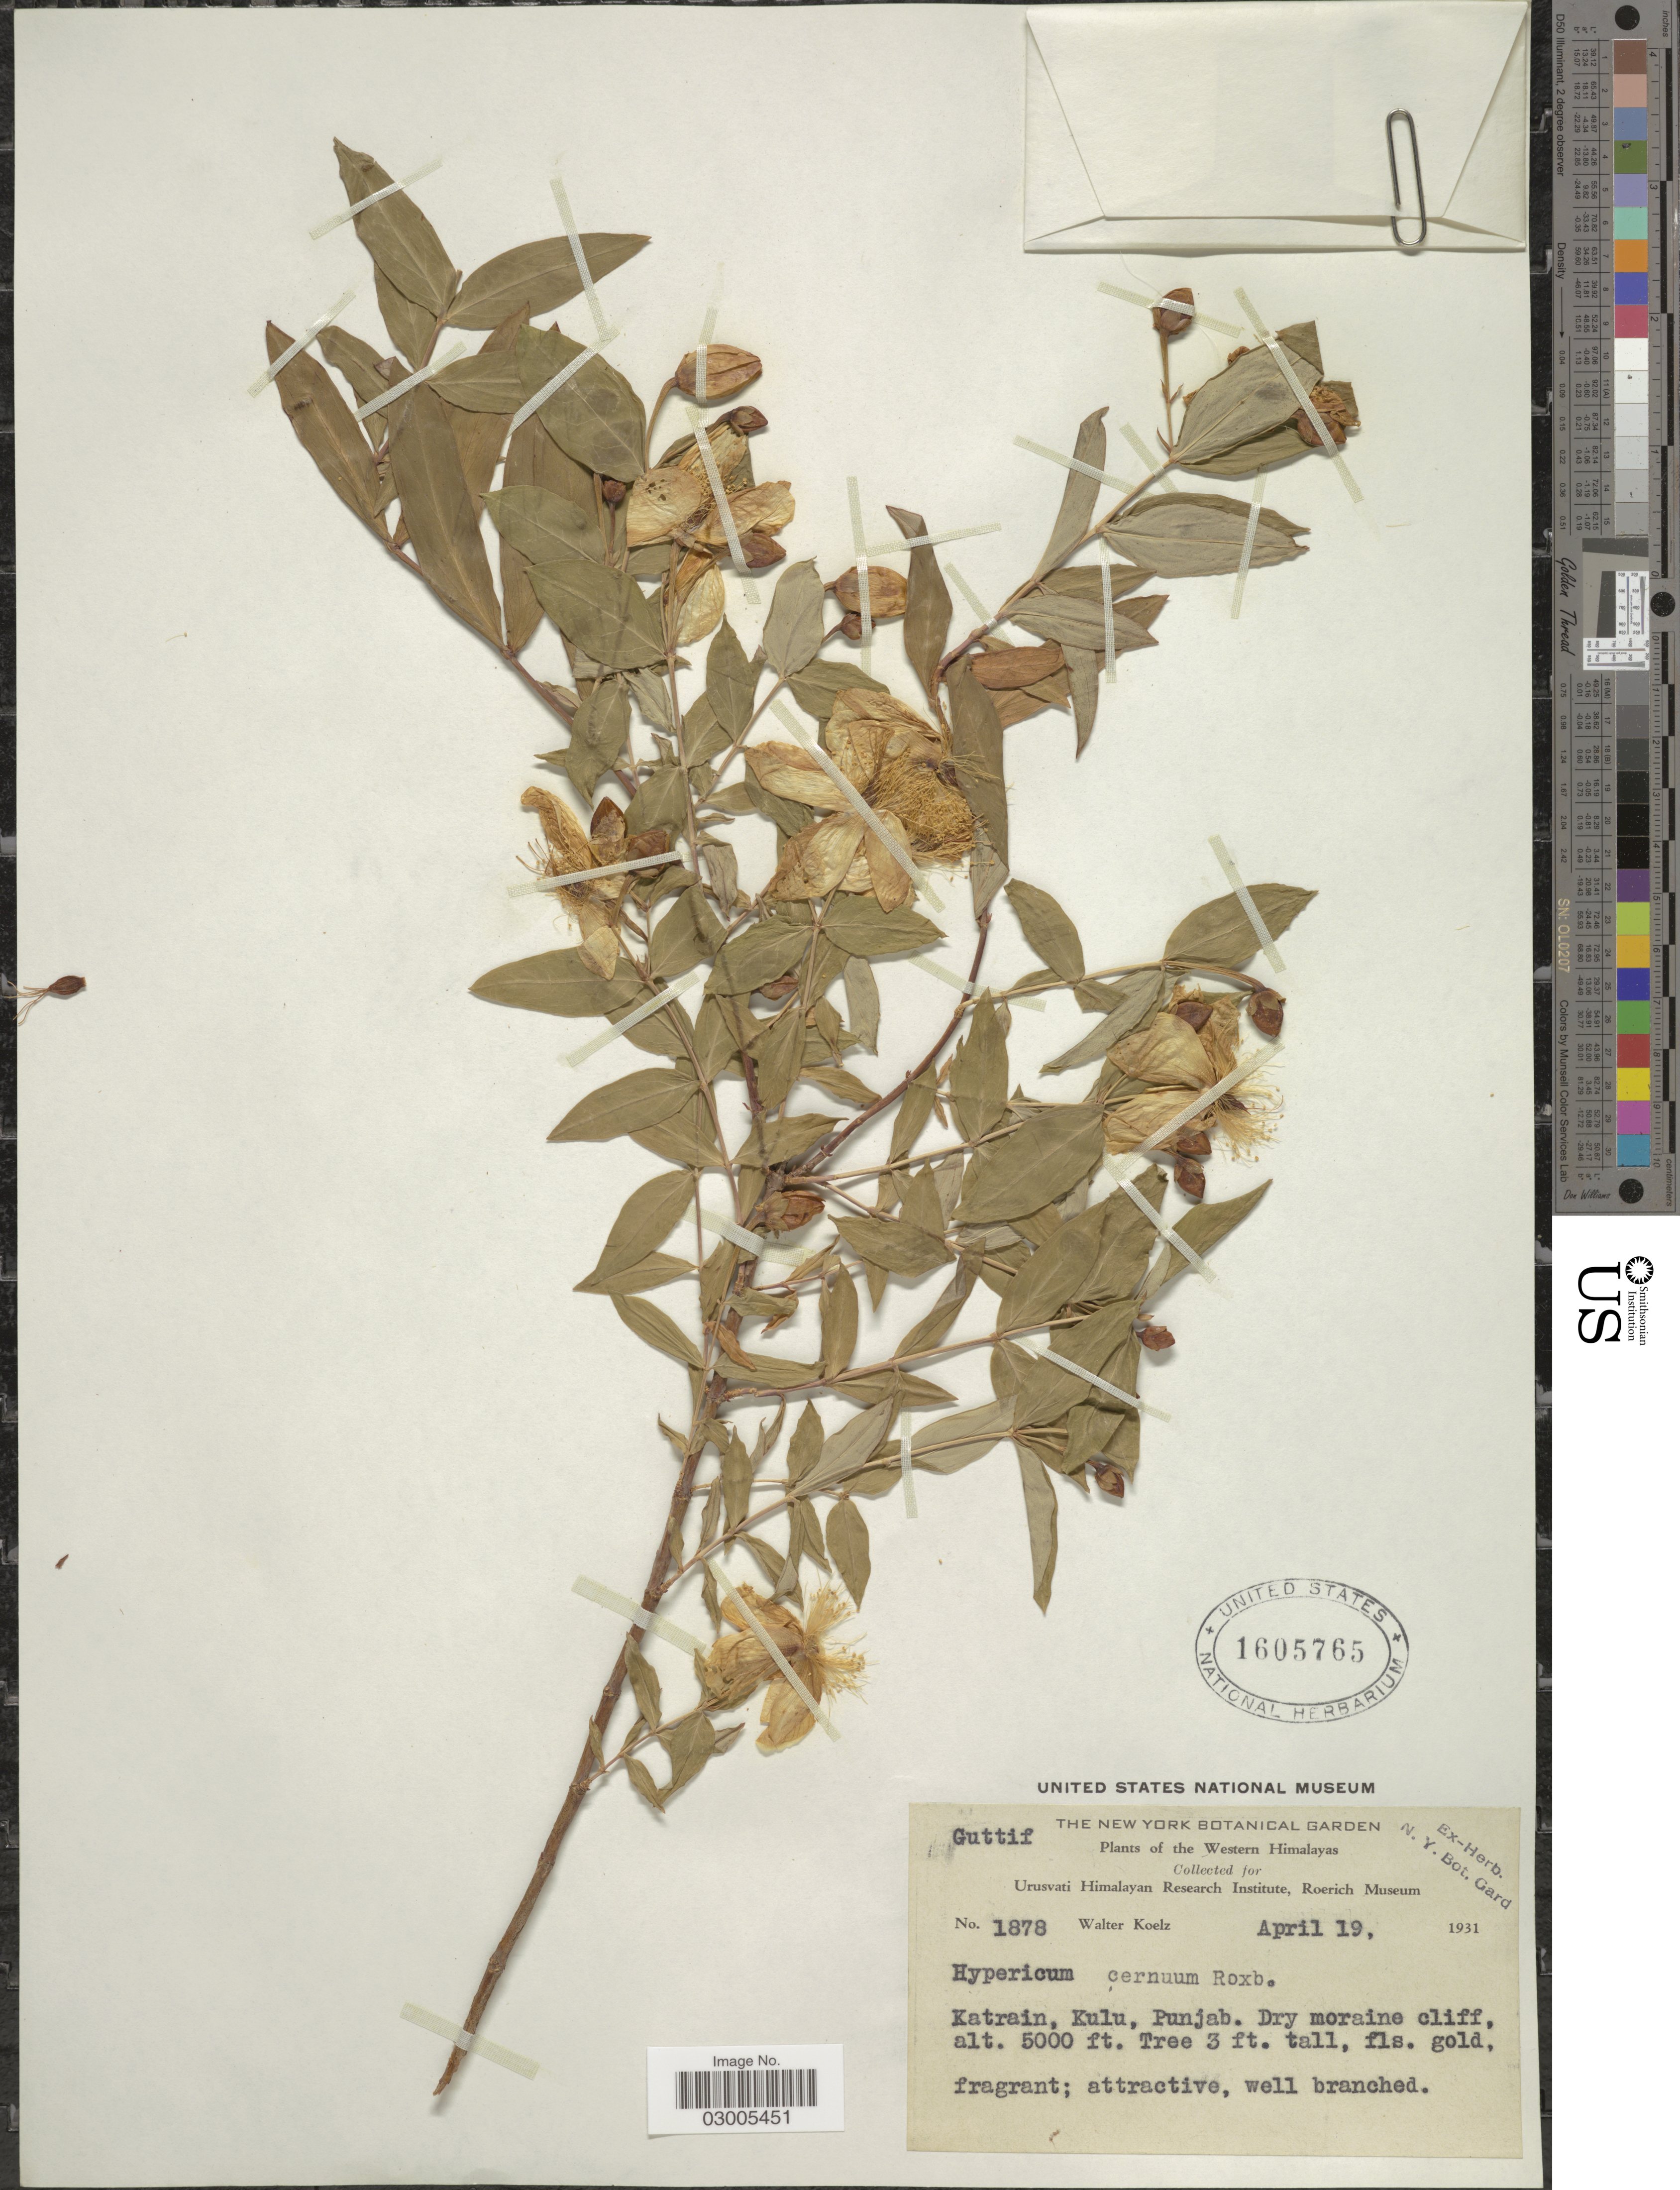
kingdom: Plantae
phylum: Tracheophyta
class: Magnoliopsida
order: Malpighiales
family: Hypericaceae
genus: Hypericum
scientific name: Hypericum oblongifolium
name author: Choisy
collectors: W. N. Koelz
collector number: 1878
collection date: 1931-04-19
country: India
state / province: Himachal Pradesh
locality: Western Himalayas. Katrain, Kulu.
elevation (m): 1524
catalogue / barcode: US 1605765